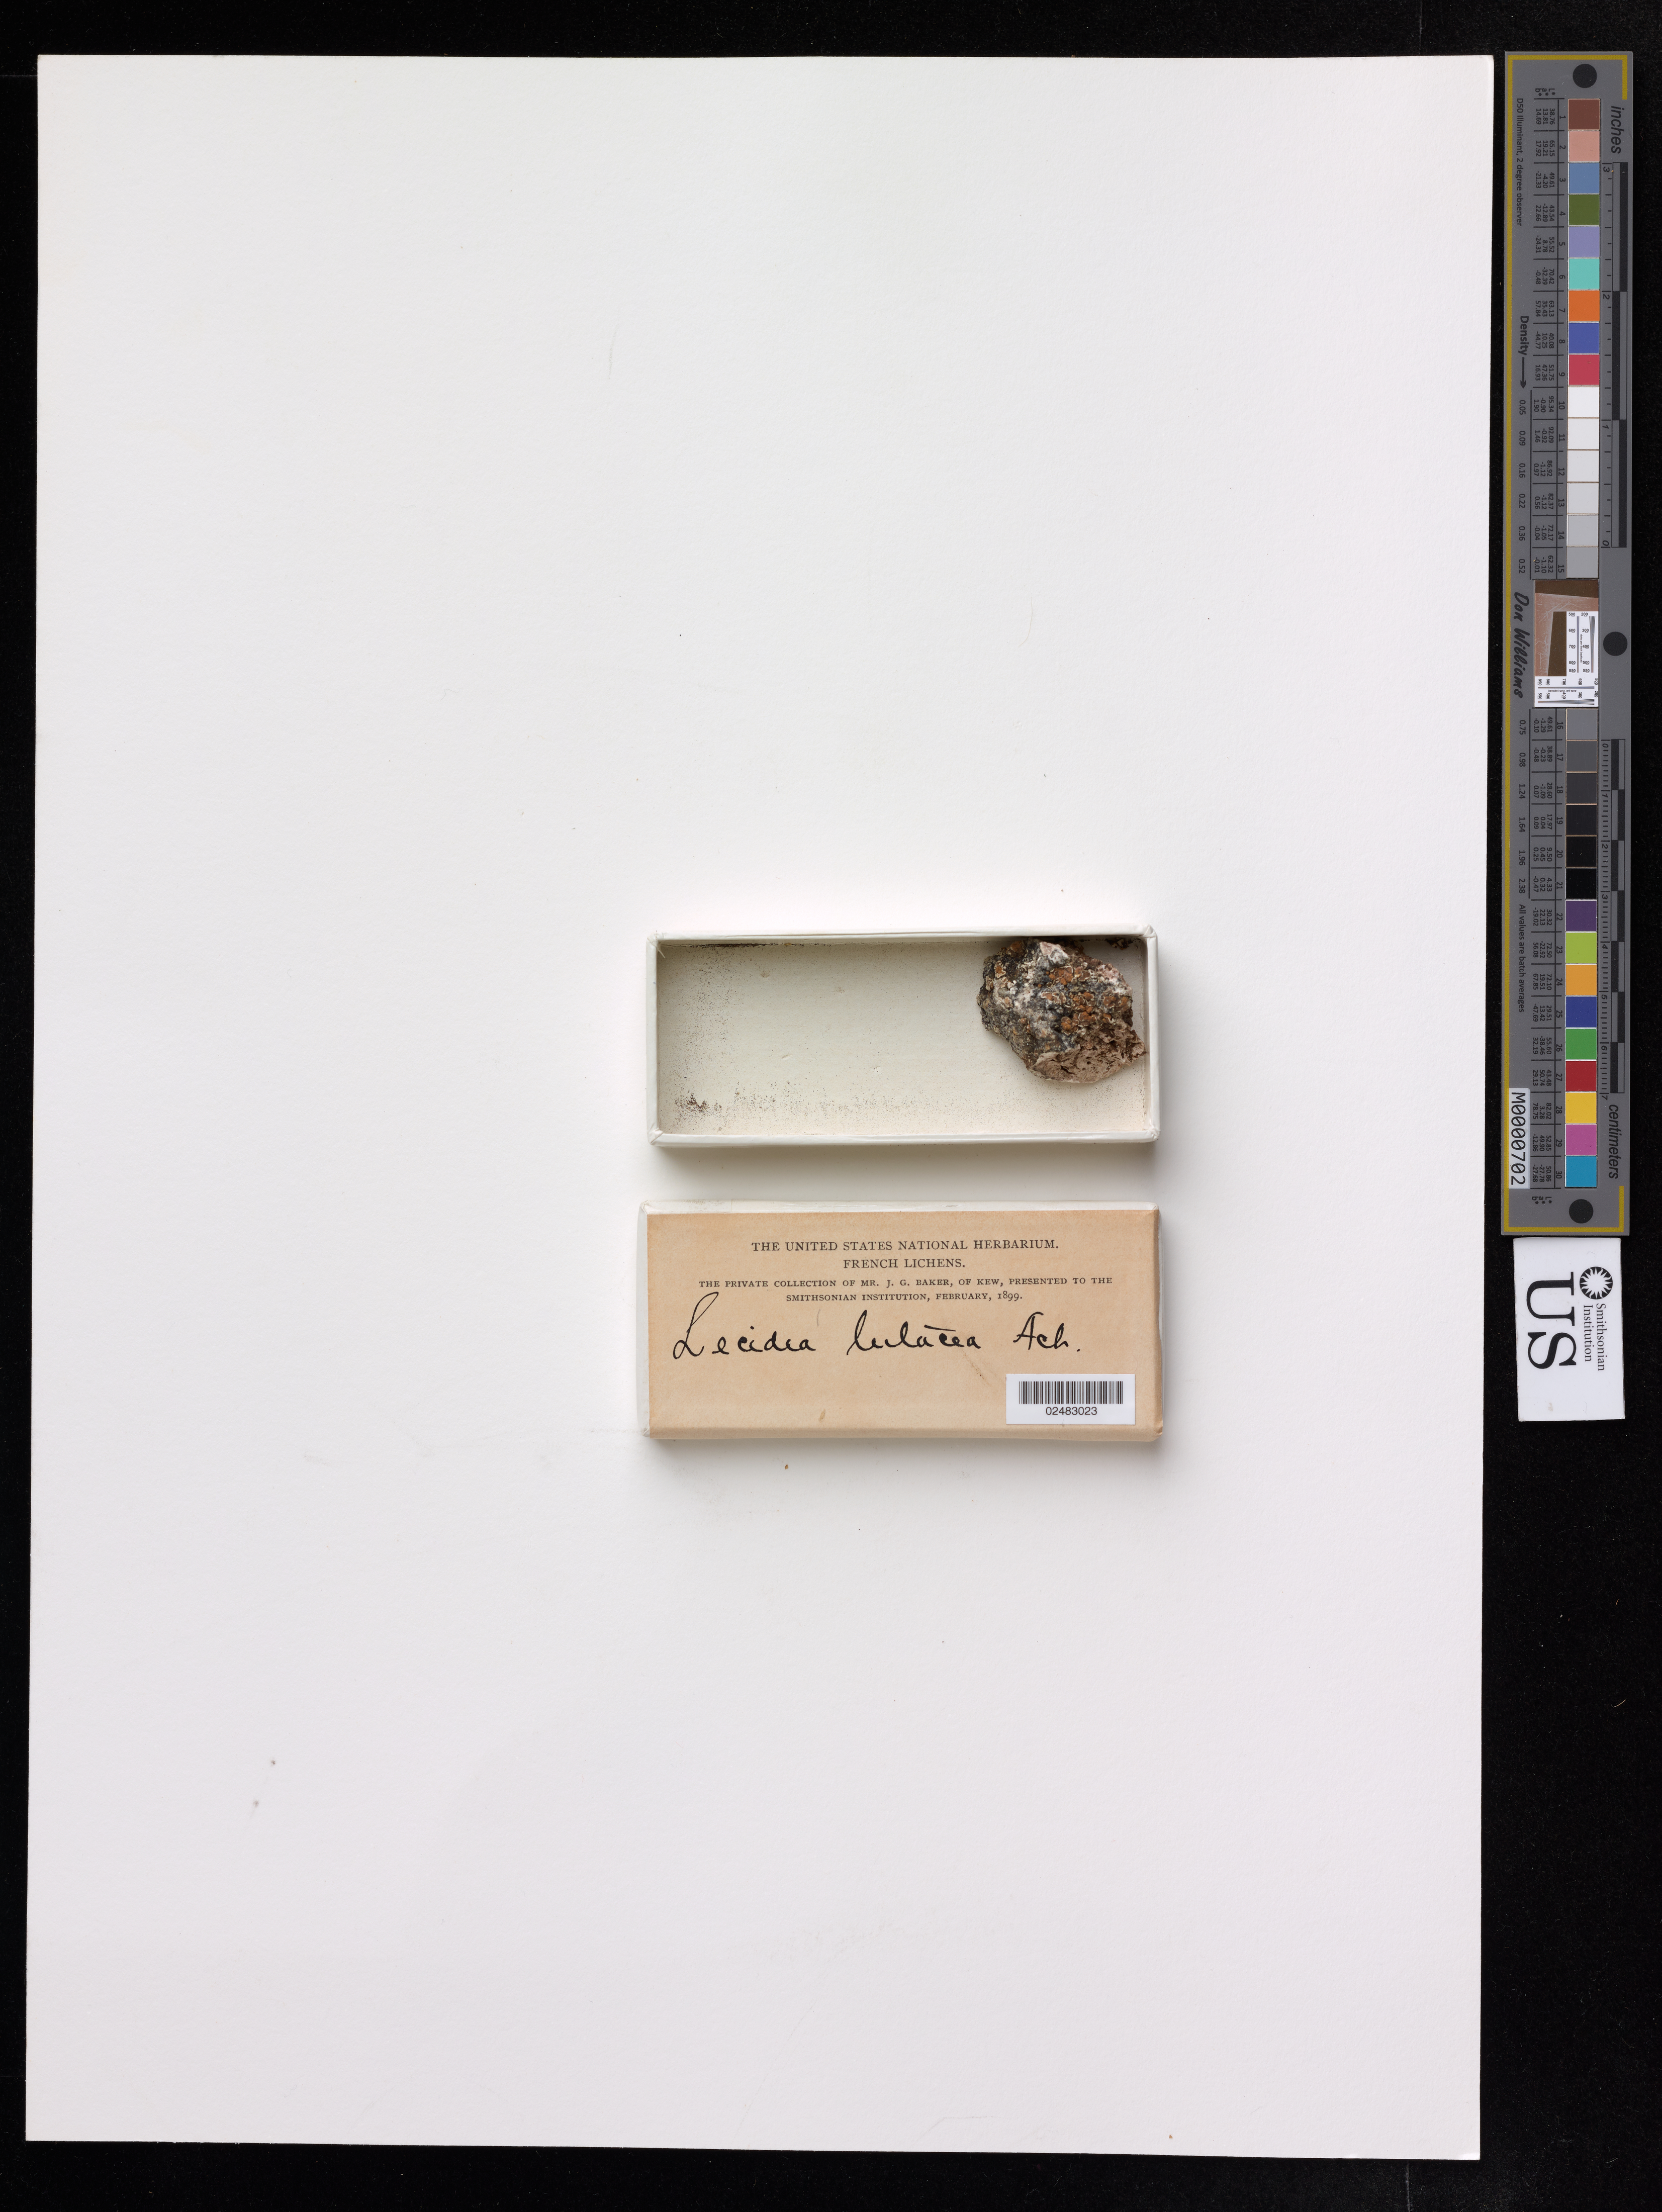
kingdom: Fungi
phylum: Ascomycota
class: Lecanoromycetes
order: Lecideales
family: Lecideaceae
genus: Lecidea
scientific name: Lecidea lutacea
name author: Ach.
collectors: A. Deseglise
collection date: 1864-12-09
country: France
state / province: Centre-Val de Loire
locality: Cher / Morthomier.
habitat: rochers calcares